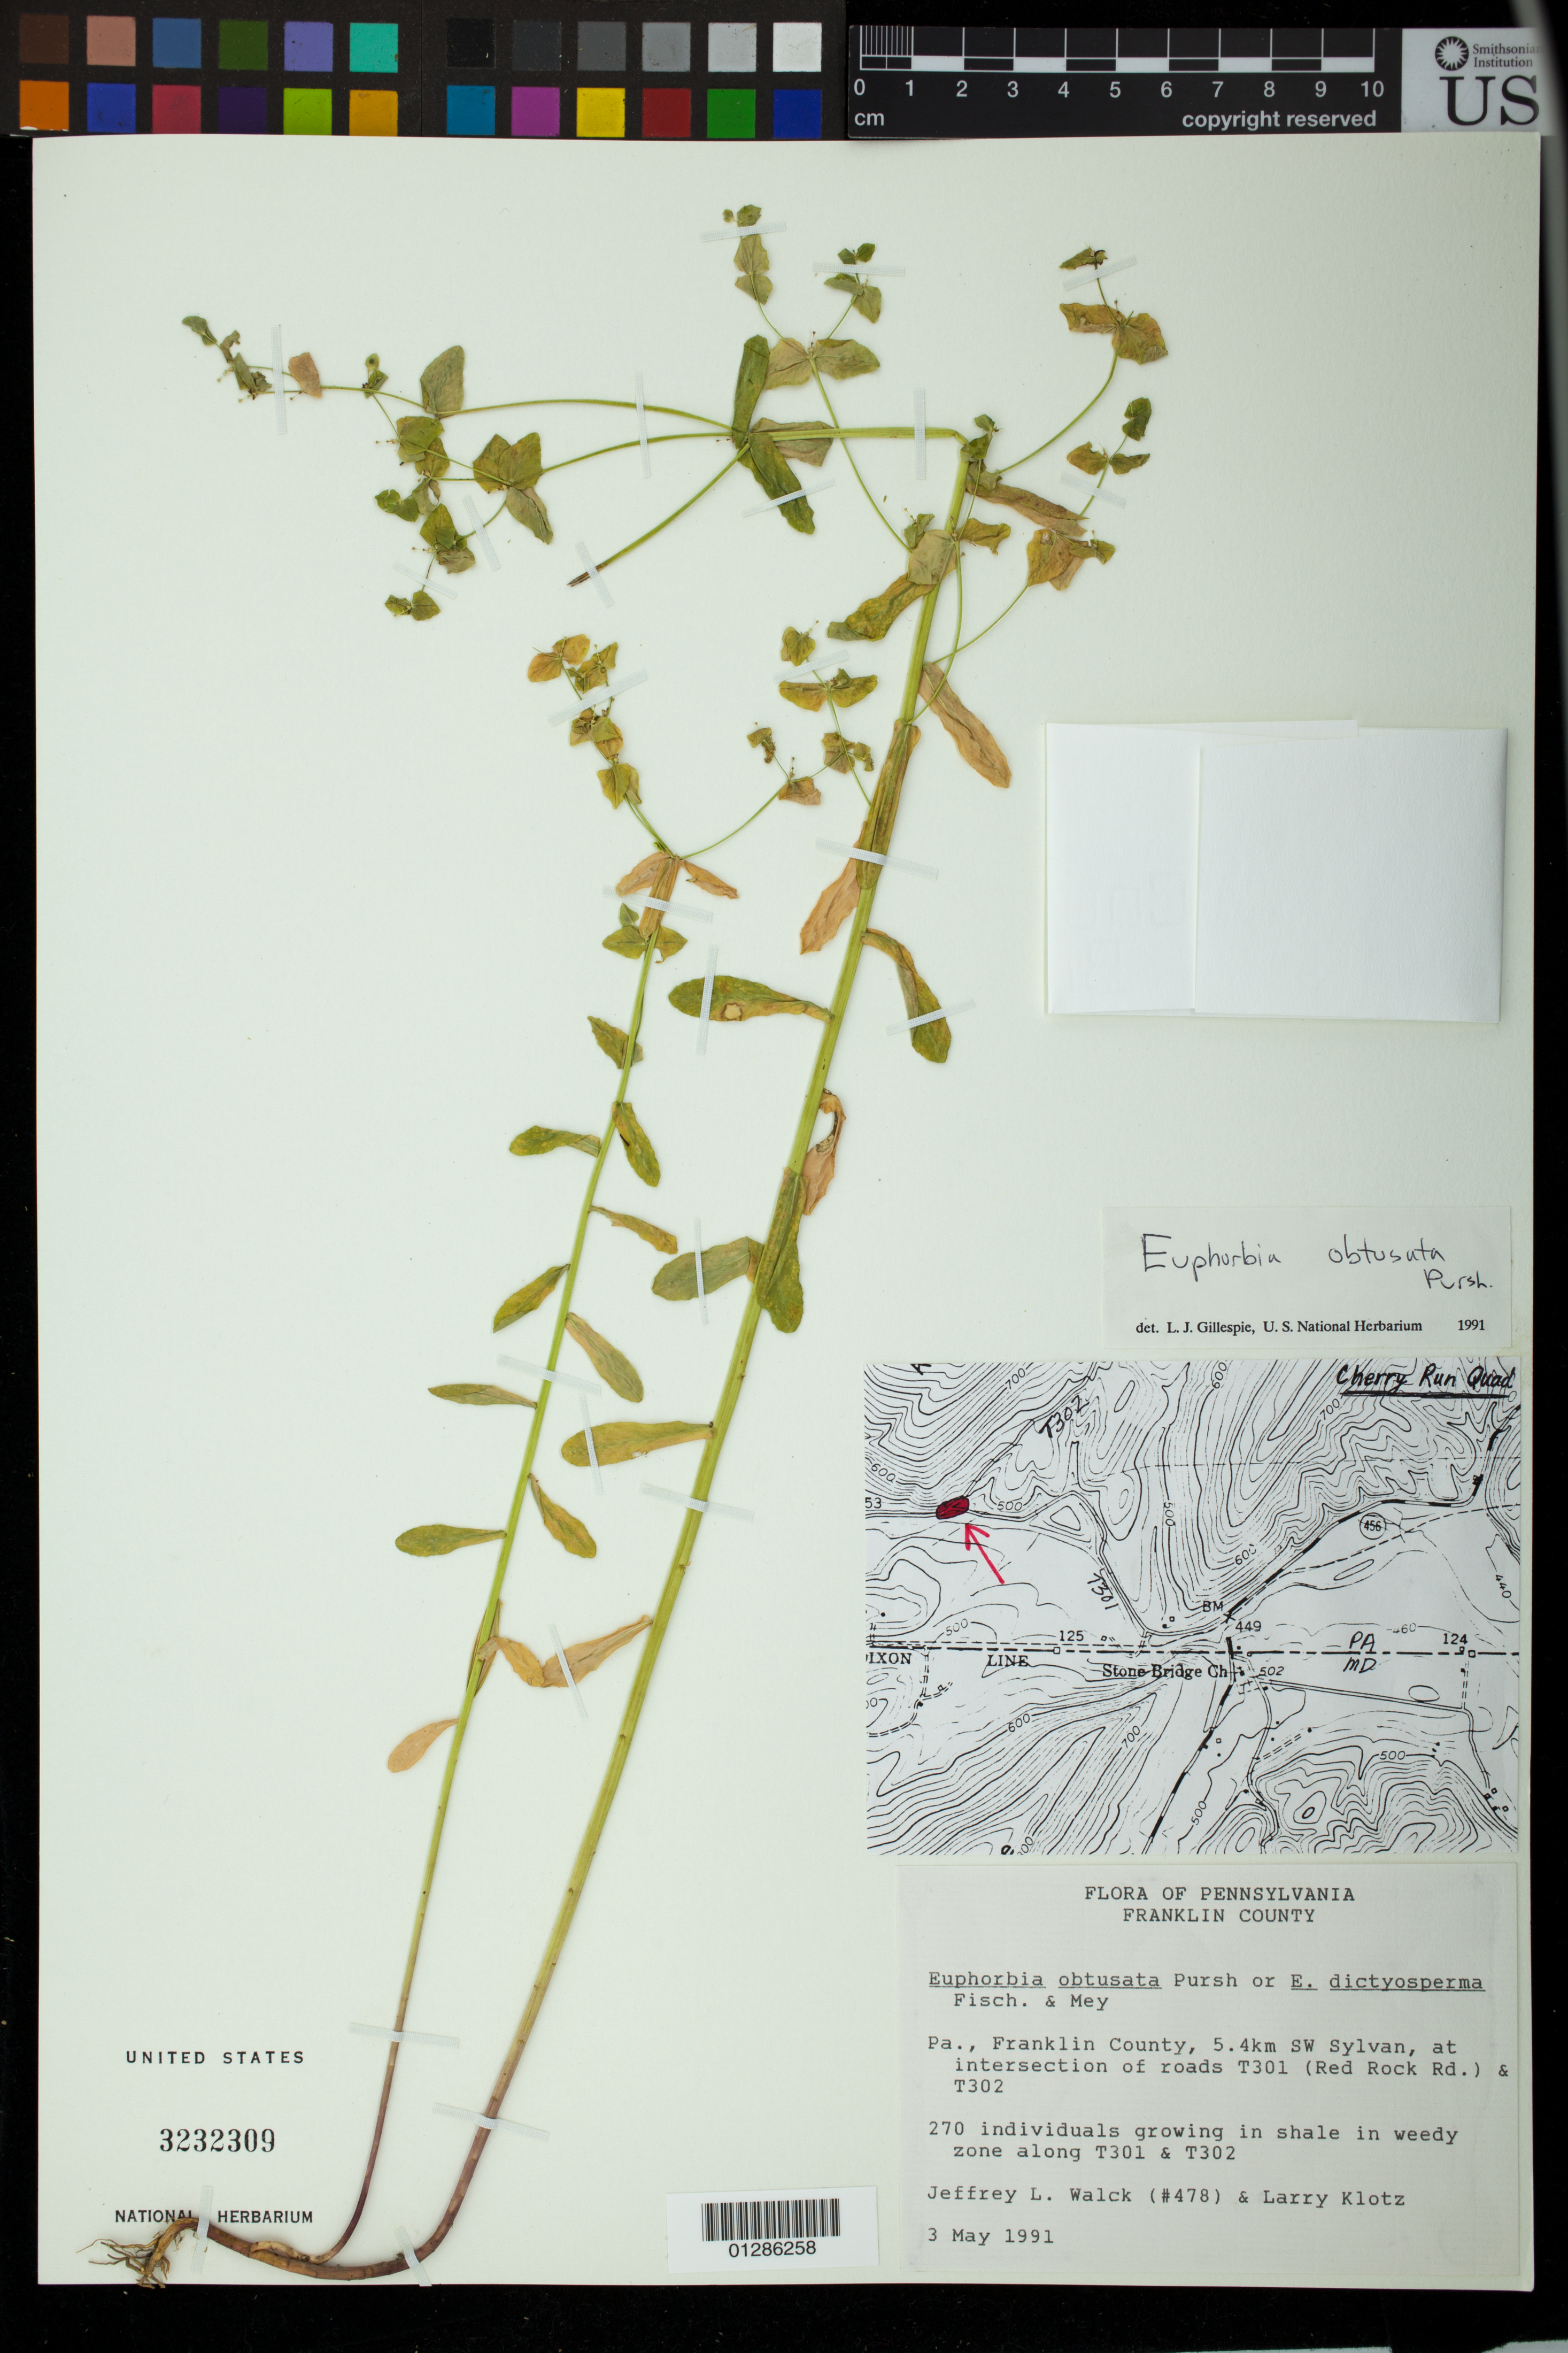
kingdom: Plantae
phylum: Tracheophyta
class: Magnoliopsida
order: Malpighiales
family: Euphorbiaceae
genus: Euphorbia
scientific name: Euphorbia spathulata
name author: Lam.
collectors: J. Walck & L. Klotz.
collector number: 478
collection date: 1991-05-03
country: United States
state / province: Pennsylvania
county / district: Franklin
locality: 5.4 km southwest Sylvan, at intersection of roads T301 (Red Rock Rd.) and T302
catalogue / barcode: US 3232309